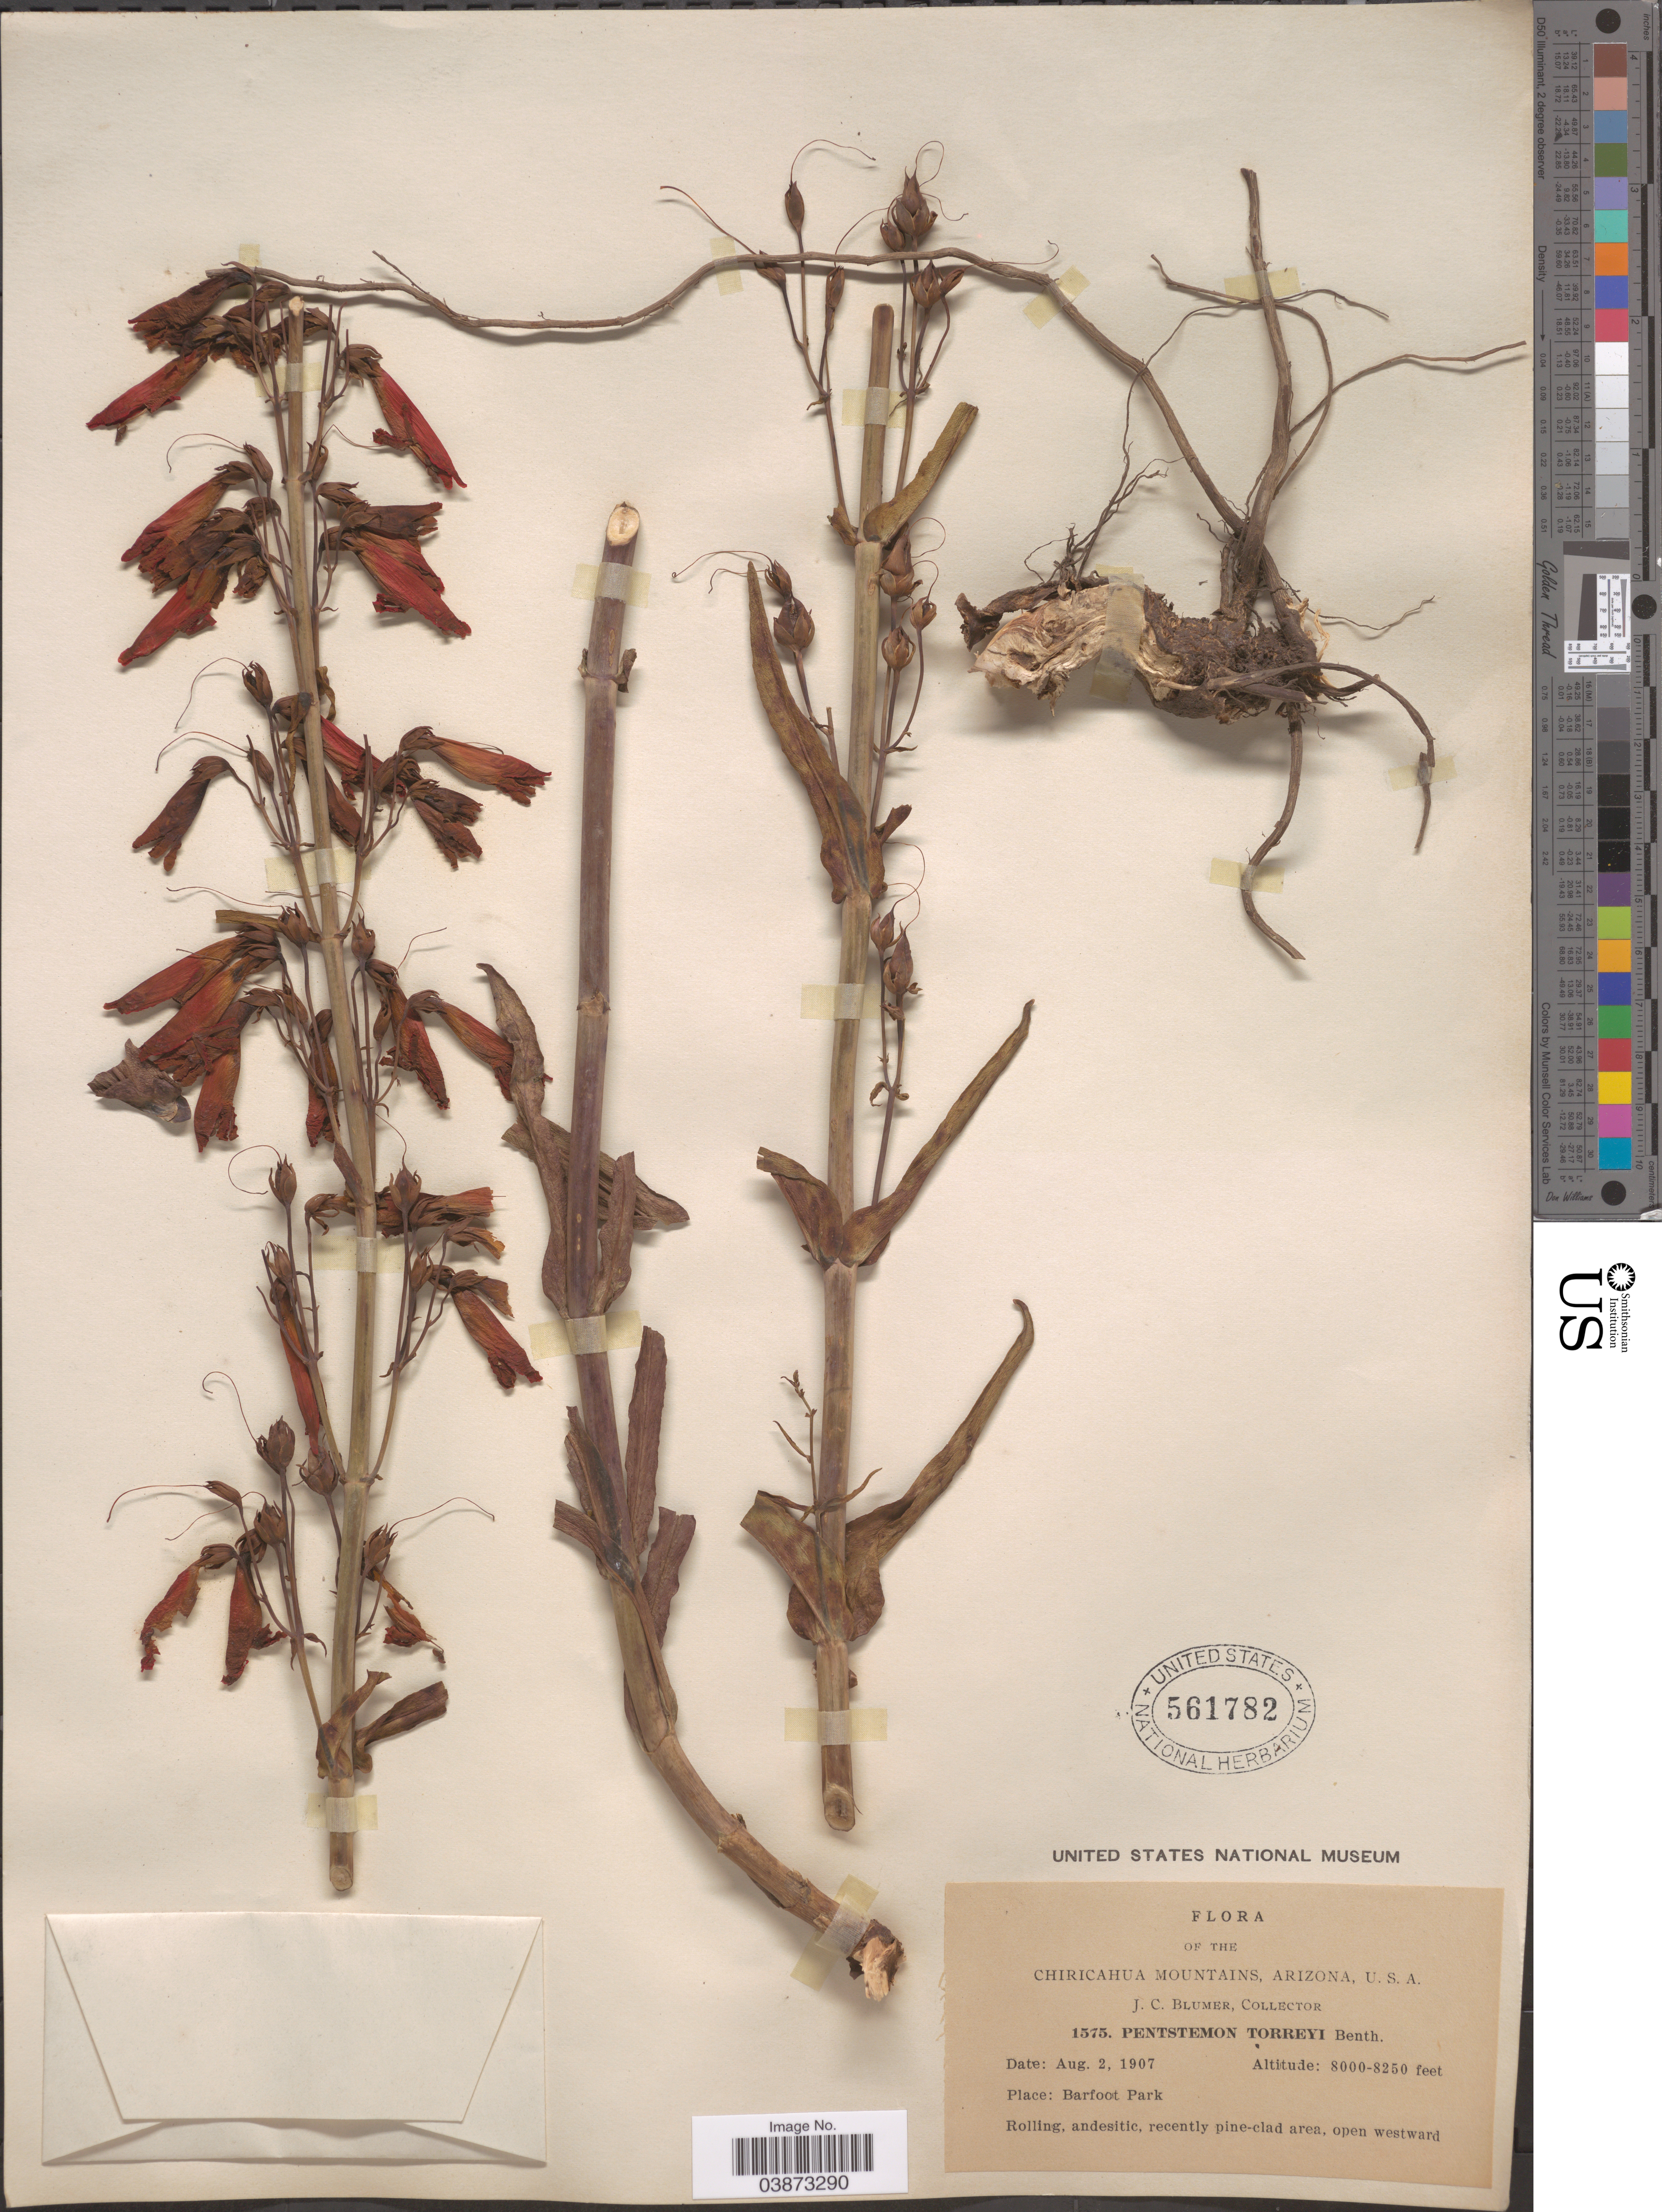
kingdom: Plantae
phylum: Tracheophyta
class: Magnoliopsida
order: Lamiales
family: Plantaginaceae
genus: Penstemon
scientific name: Penstemon barbatus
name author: (Cav.) Roth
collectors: J. C. Blumer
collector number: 1575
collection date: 1907-08-02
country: United States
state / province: Arizona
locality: Chiricahua Moutains. Barfoot Park.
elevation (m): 2438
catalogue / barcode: US 561782